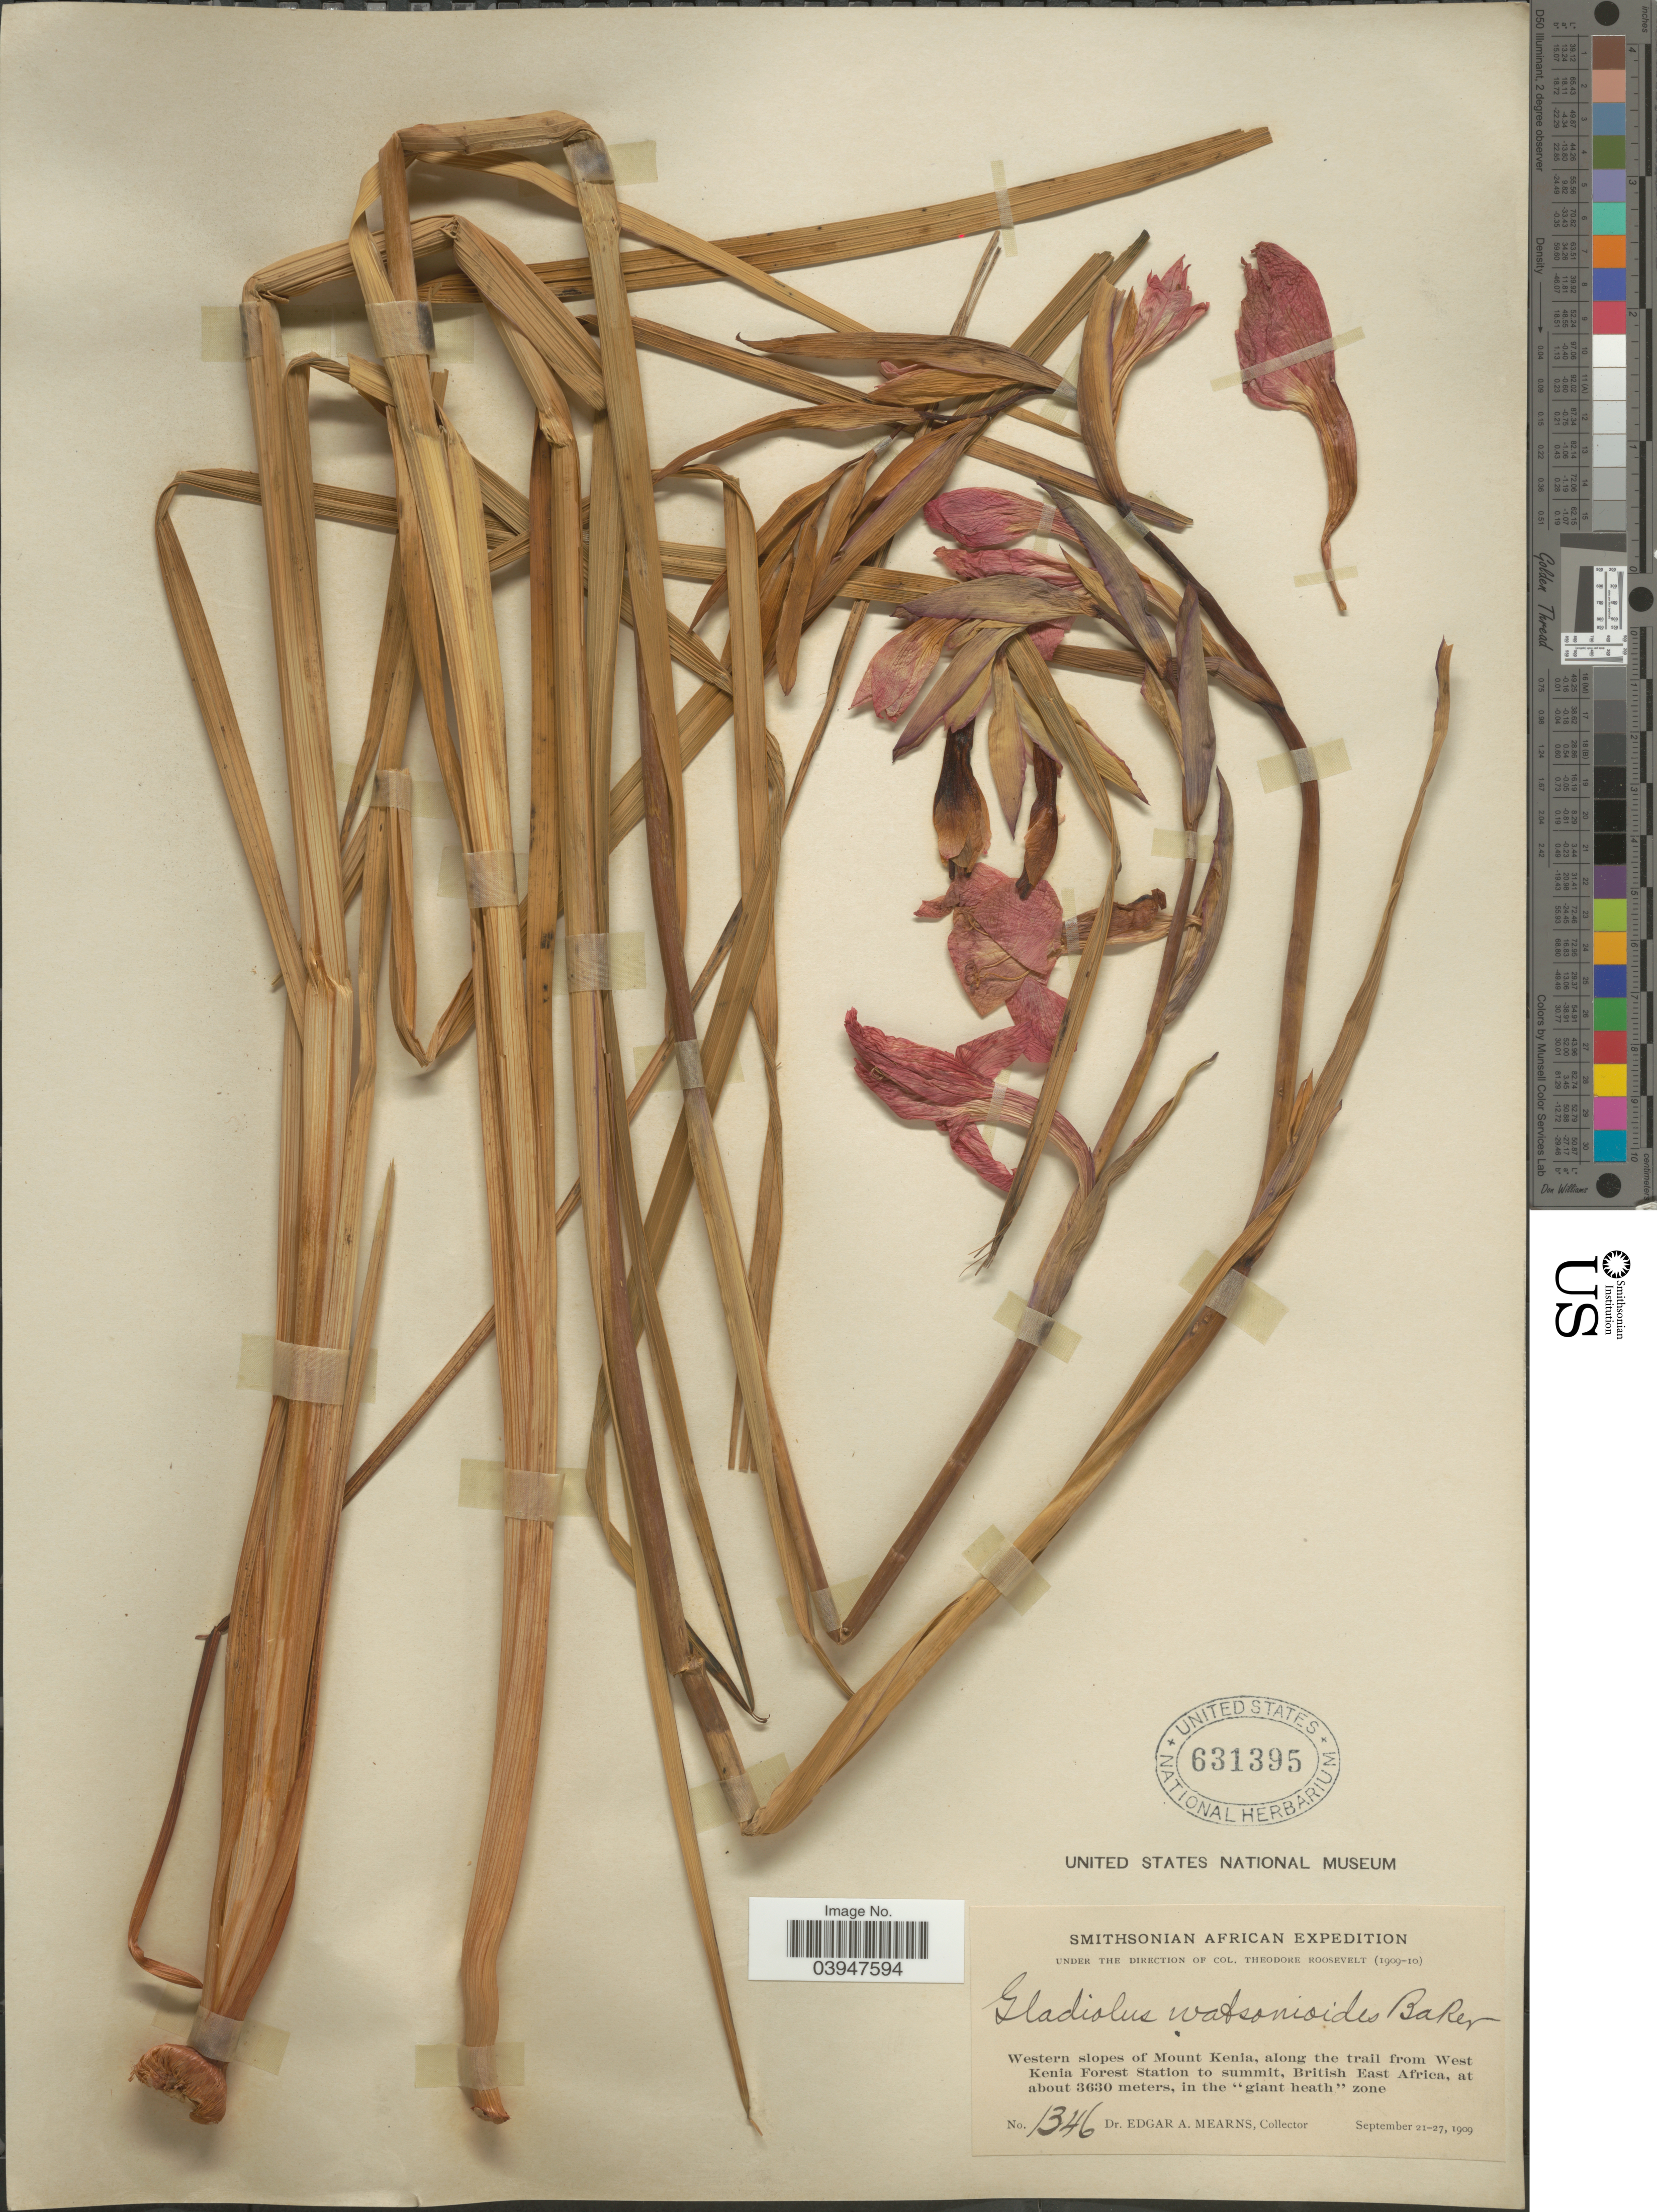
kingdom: Plantae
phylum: Tracheophyta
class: Liliopsida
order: Asparagales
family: Iridaceae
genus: Gladiolus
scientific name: Gladiolus watsonioides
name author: Baker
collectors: E. A. Mearns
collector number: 1346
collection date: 1909-09-21/1909-09-27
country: Kenya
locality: Western slopes of Mount Kenia, along the trail from West Kenia Forest Station to summit, British East Africa, in the "giant heath" zone.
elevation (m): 3630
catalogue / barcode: US 631395